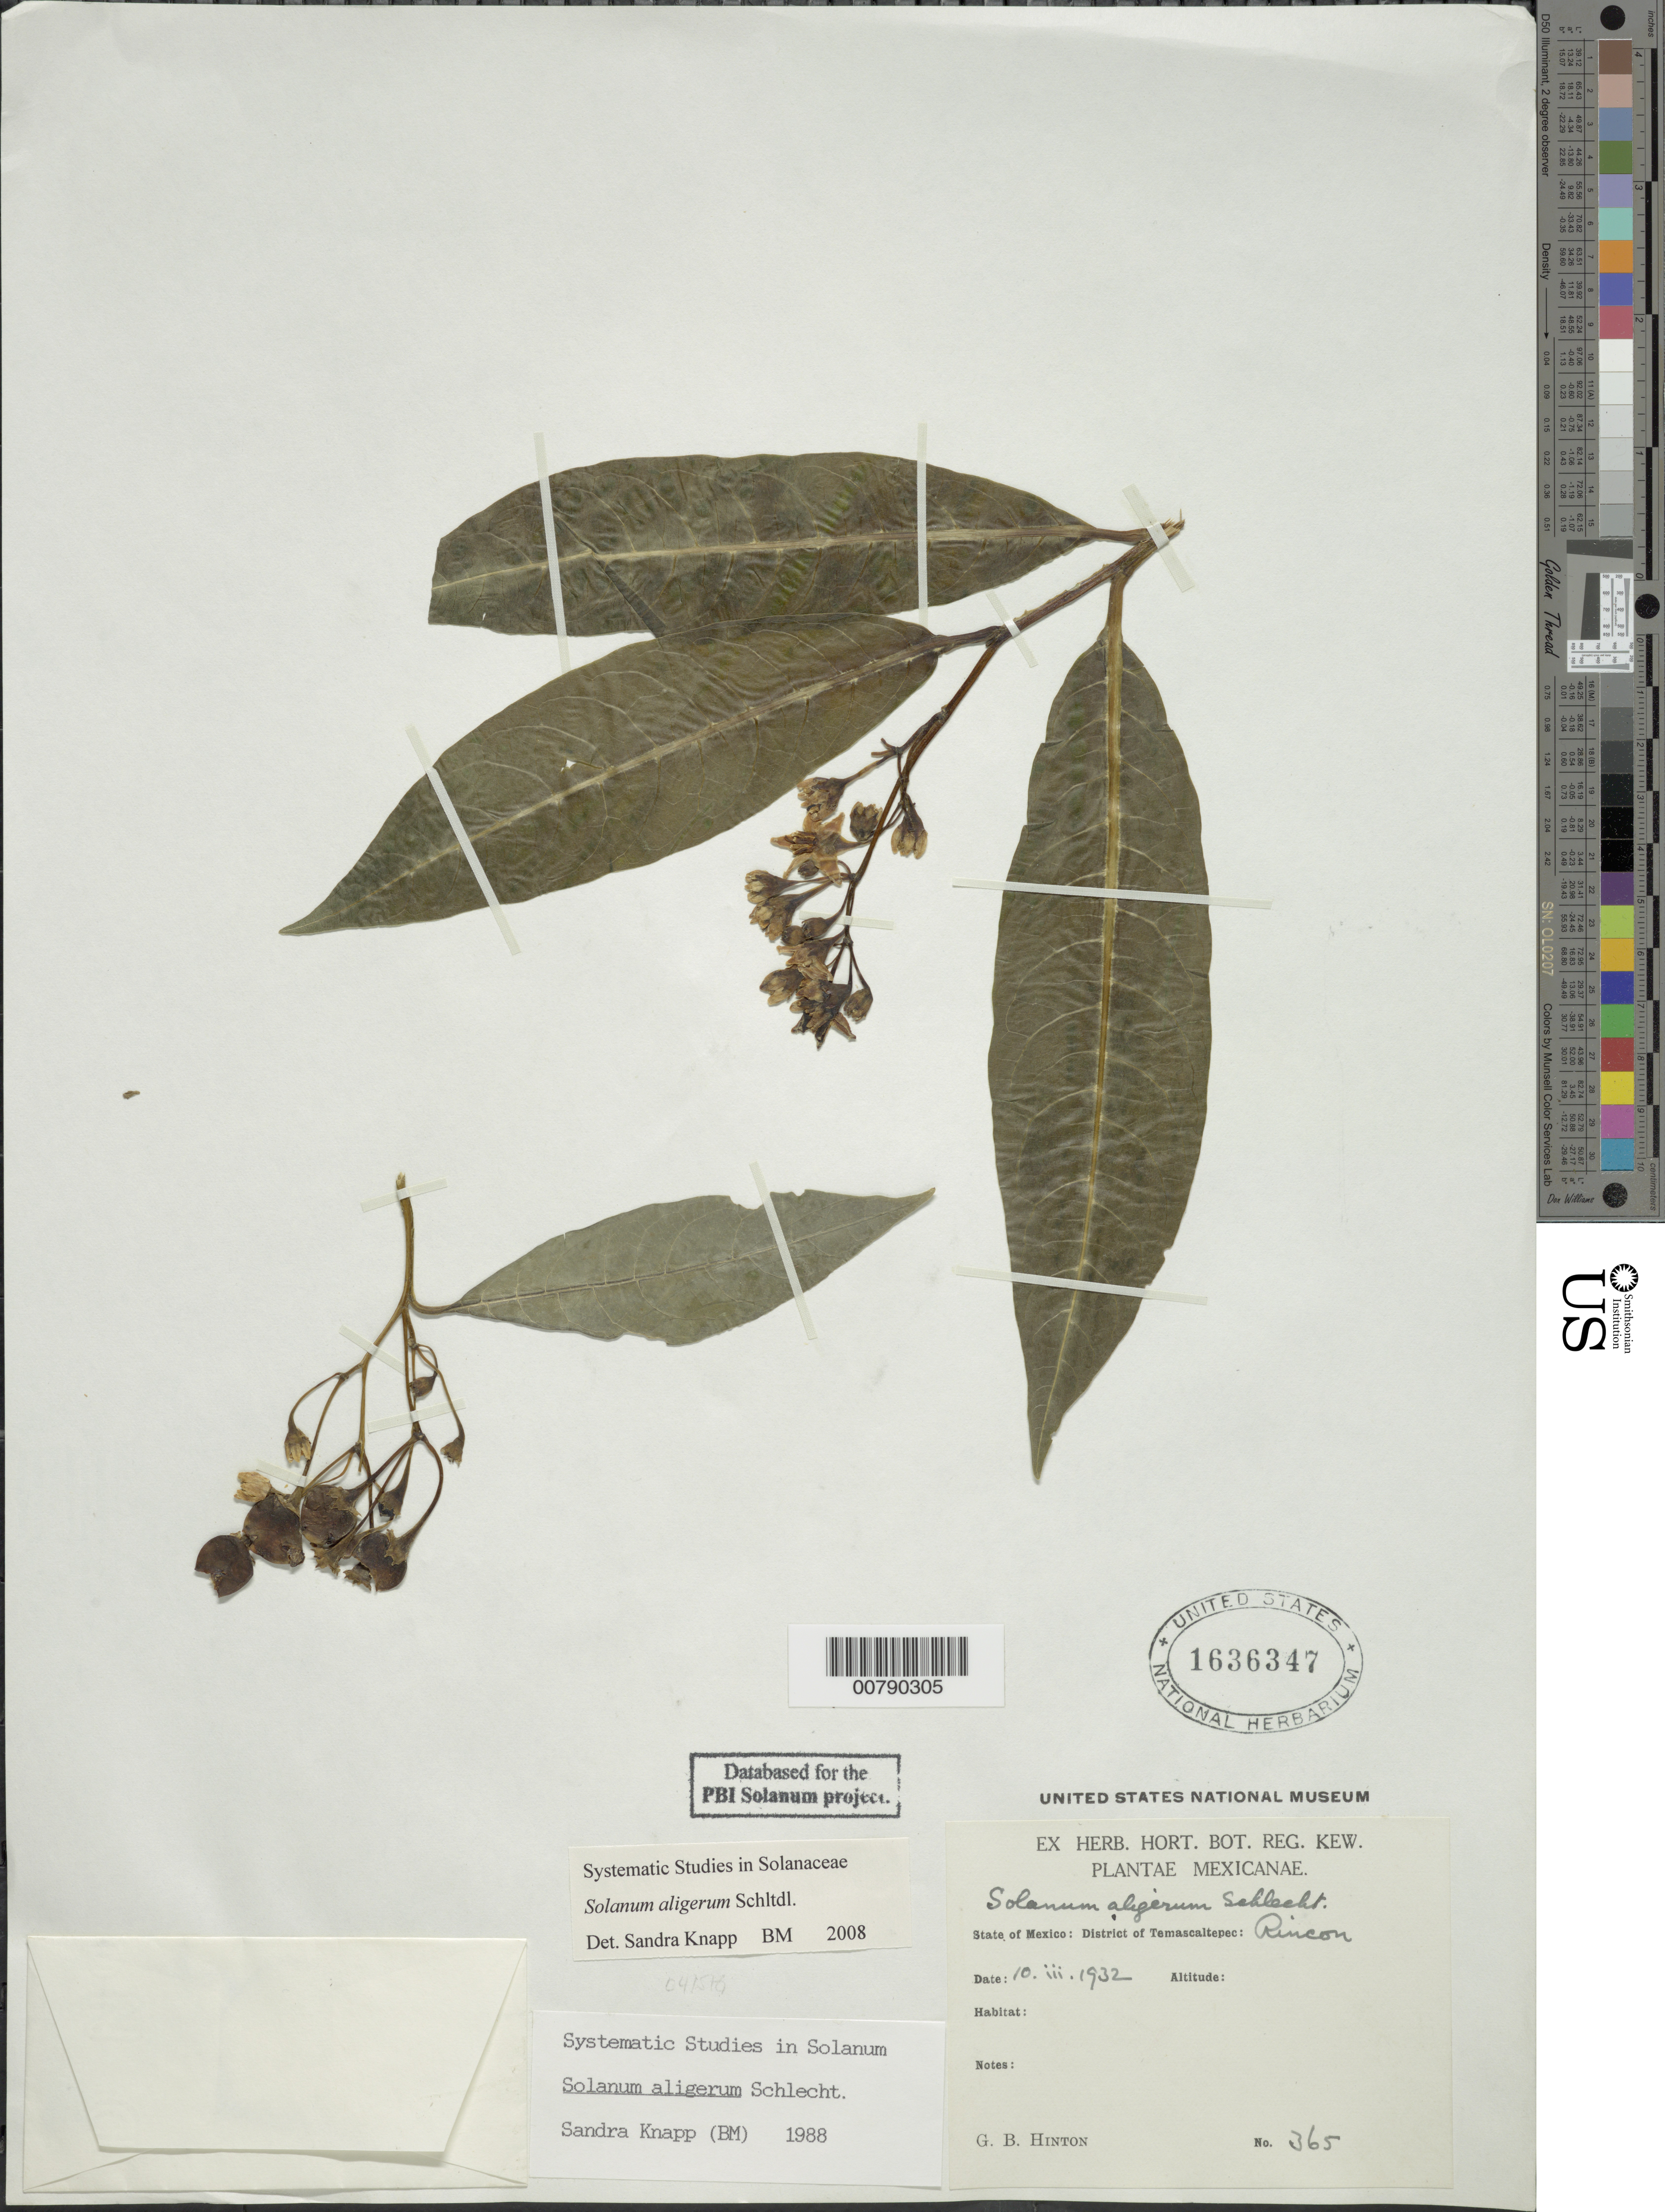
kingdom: Plantae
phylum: Tracheophyta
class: Magnoliopsida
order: Solanales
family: Solanaceae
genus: Solanum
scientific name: Solanum aligerum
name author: Schltdl.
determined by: Knapp, S. D.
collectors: G. B. Hinton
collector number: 365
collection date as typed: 3 Oct 1932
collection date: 1932-10-03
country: Mexico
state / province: Mexico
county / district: Temasceltepec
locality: Rincon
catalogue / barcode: US 1636347